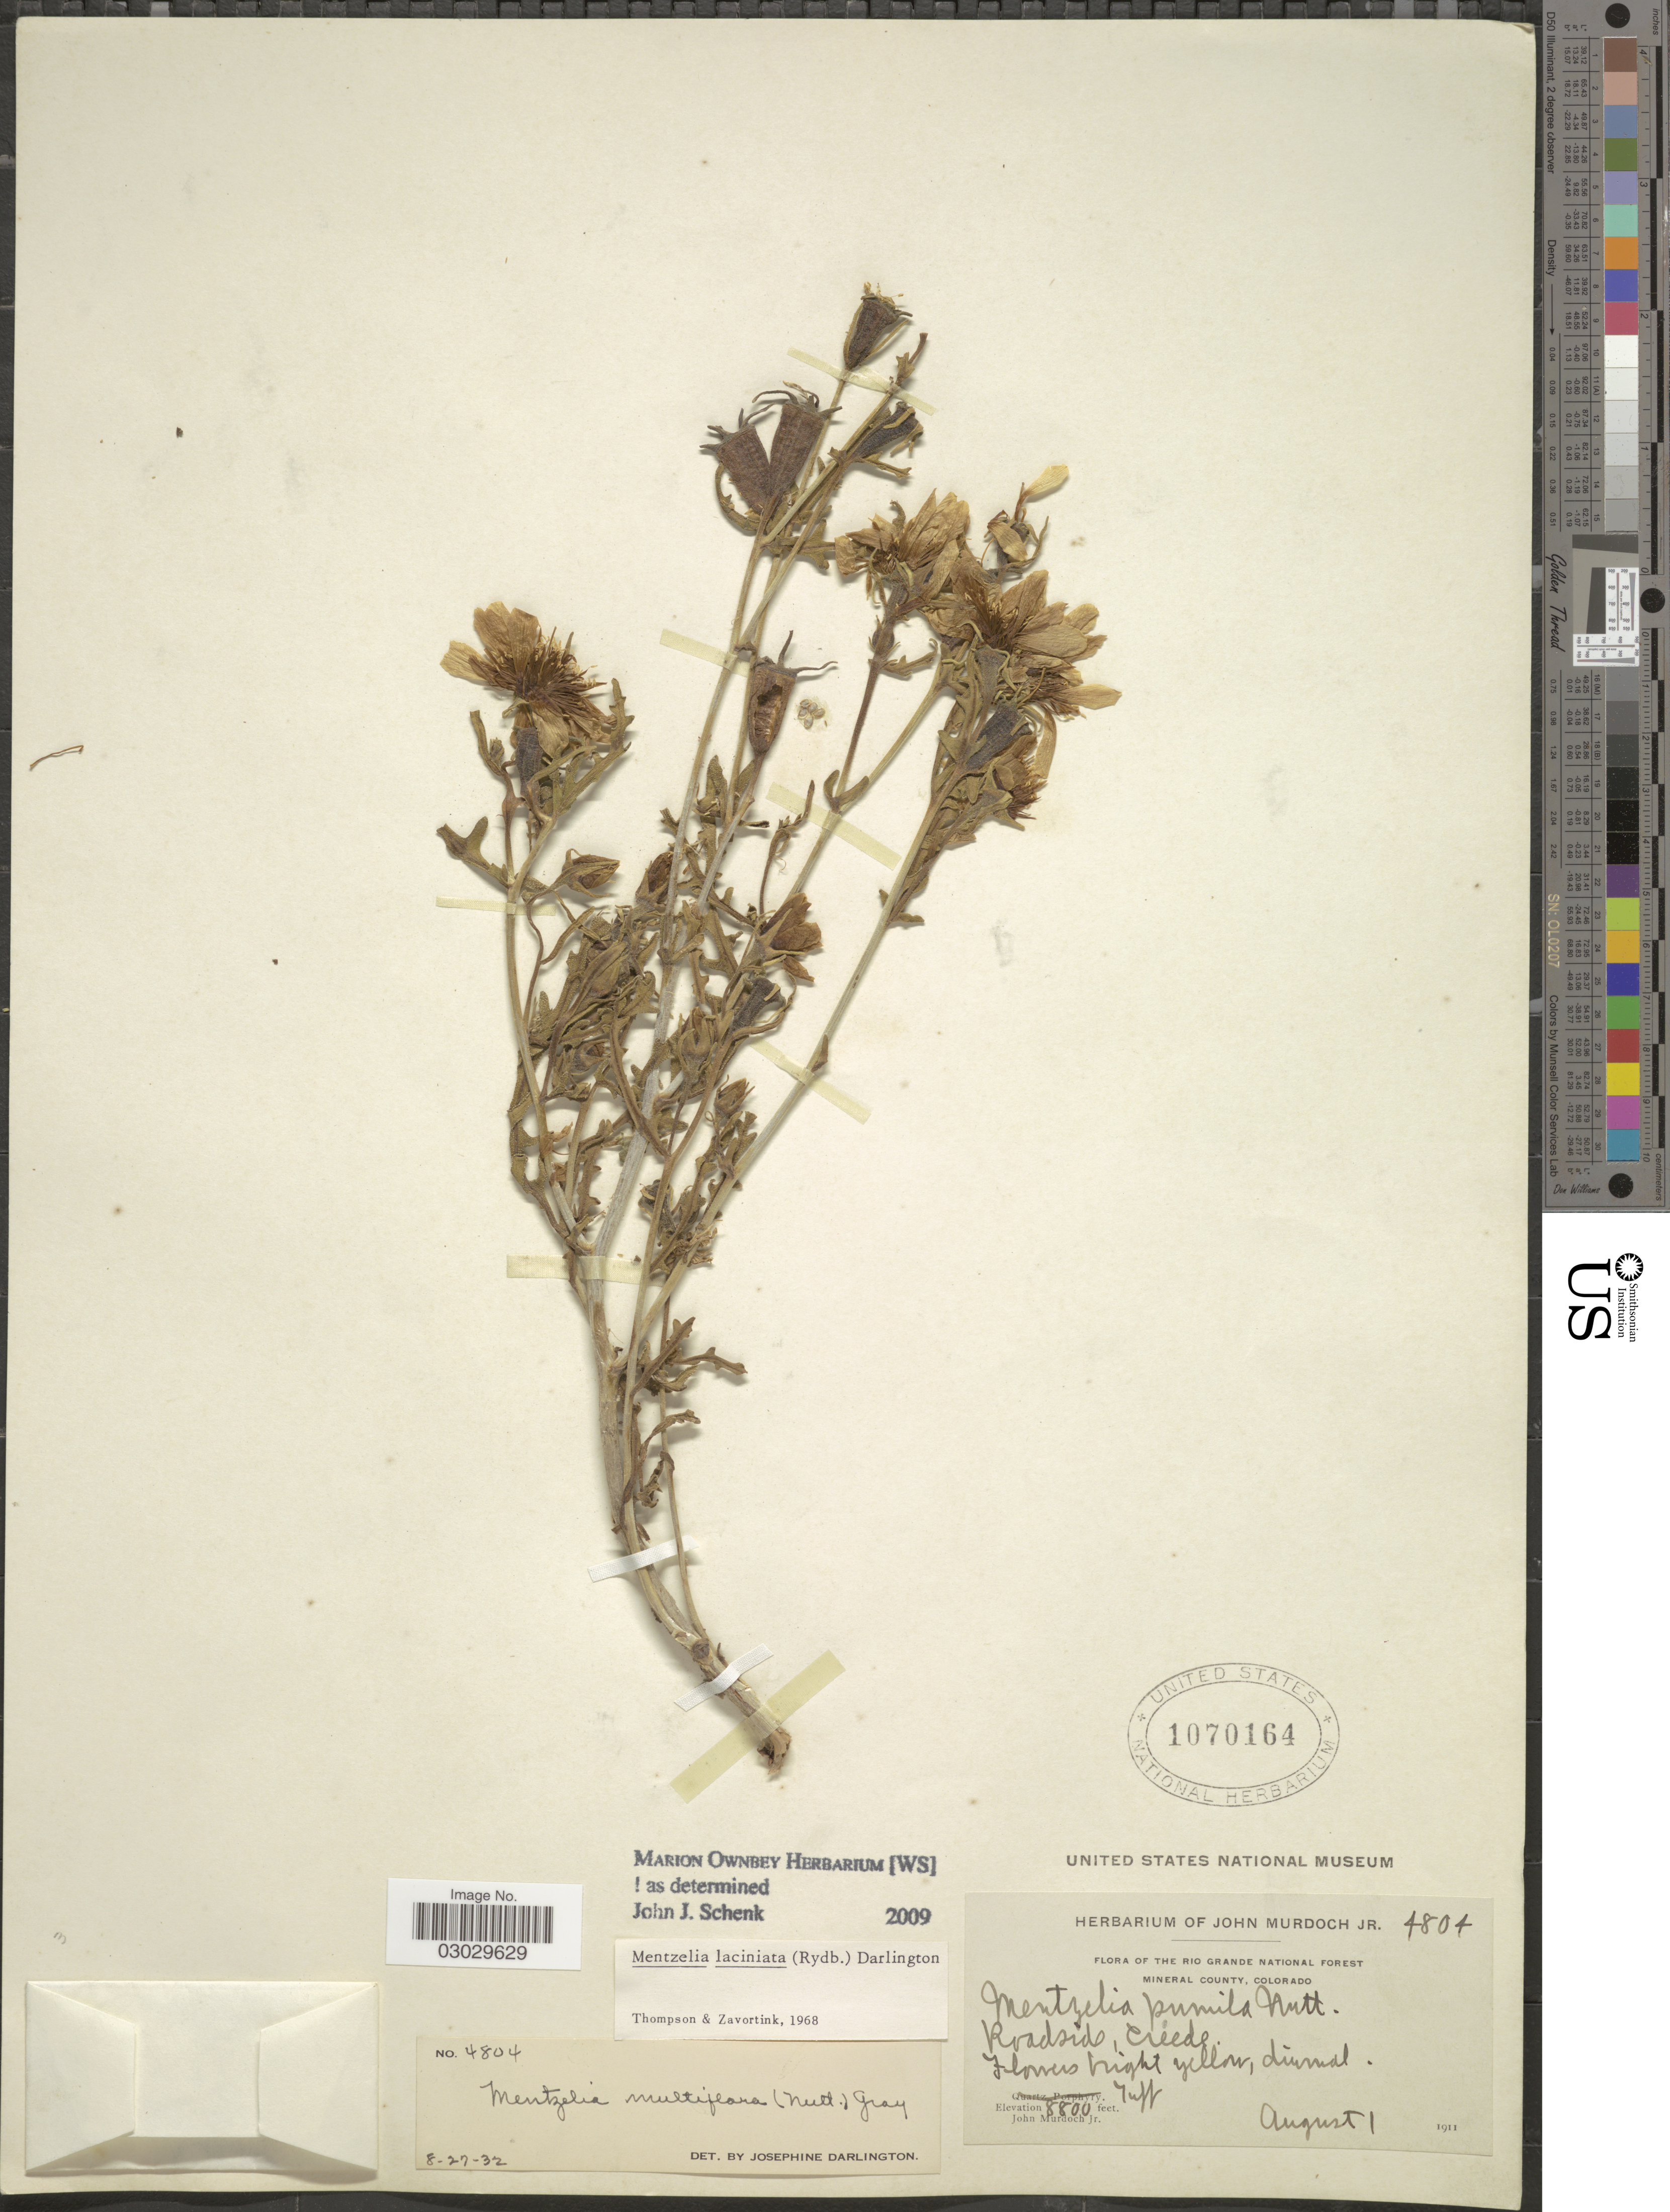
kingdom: Plantae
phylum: Tracheophyta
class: Magnoliopsida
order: Cornales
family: Loasaceae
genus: Mentzelia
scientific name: Mentzelia laciniata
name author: (Rydb.) J. Darl.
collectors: J. Murdoch Jr.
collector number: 4804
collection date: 1911-08-01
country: United States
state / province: Colorado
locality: The Rio Grande National Forest, Mineral County.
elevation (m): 2682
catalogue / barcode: US 1070164